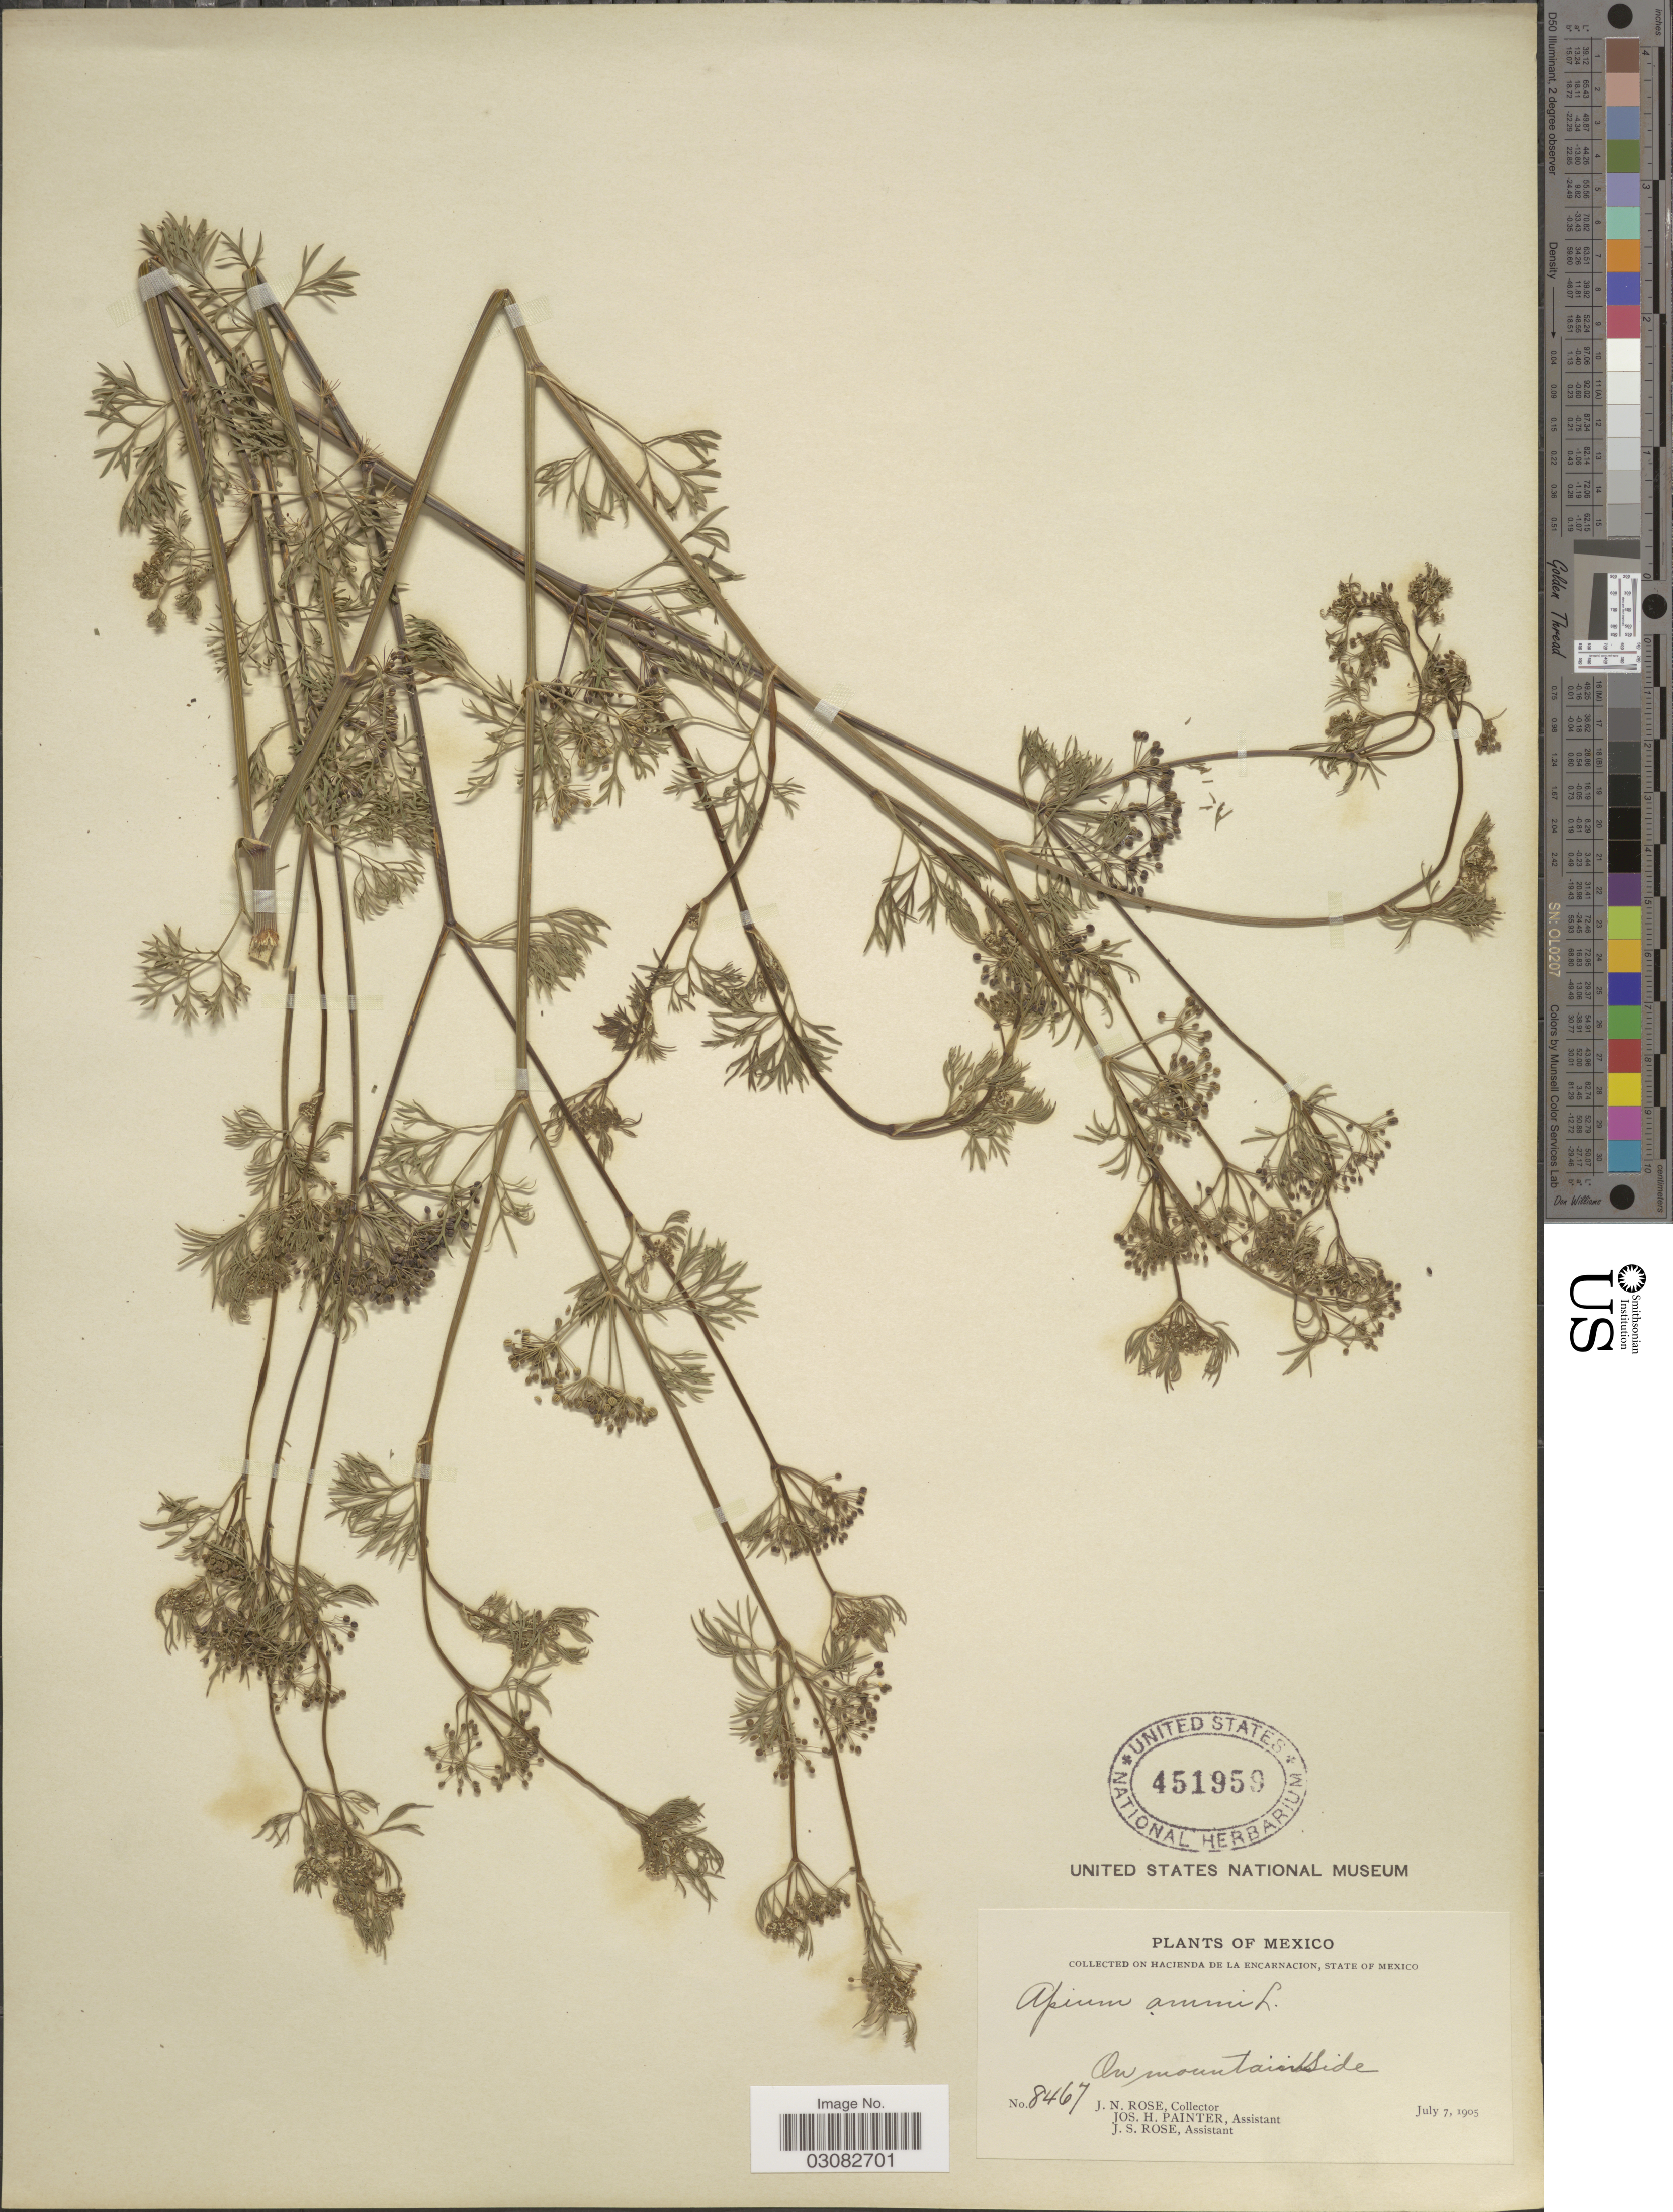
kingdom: Plantae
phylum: Tracheophyta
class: Magnoliopsida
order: Apiales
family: Apiaceae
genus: Apium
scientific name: Apium ammi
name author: (Jacq.) Urb.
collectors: J. N. Rose, J. H. Painter & J. S. Rose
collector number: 8467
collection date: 1905-07-07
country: Mexico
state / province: México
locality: Hacienda de La Encarnacion. On mountain side.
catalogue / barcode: US 451959